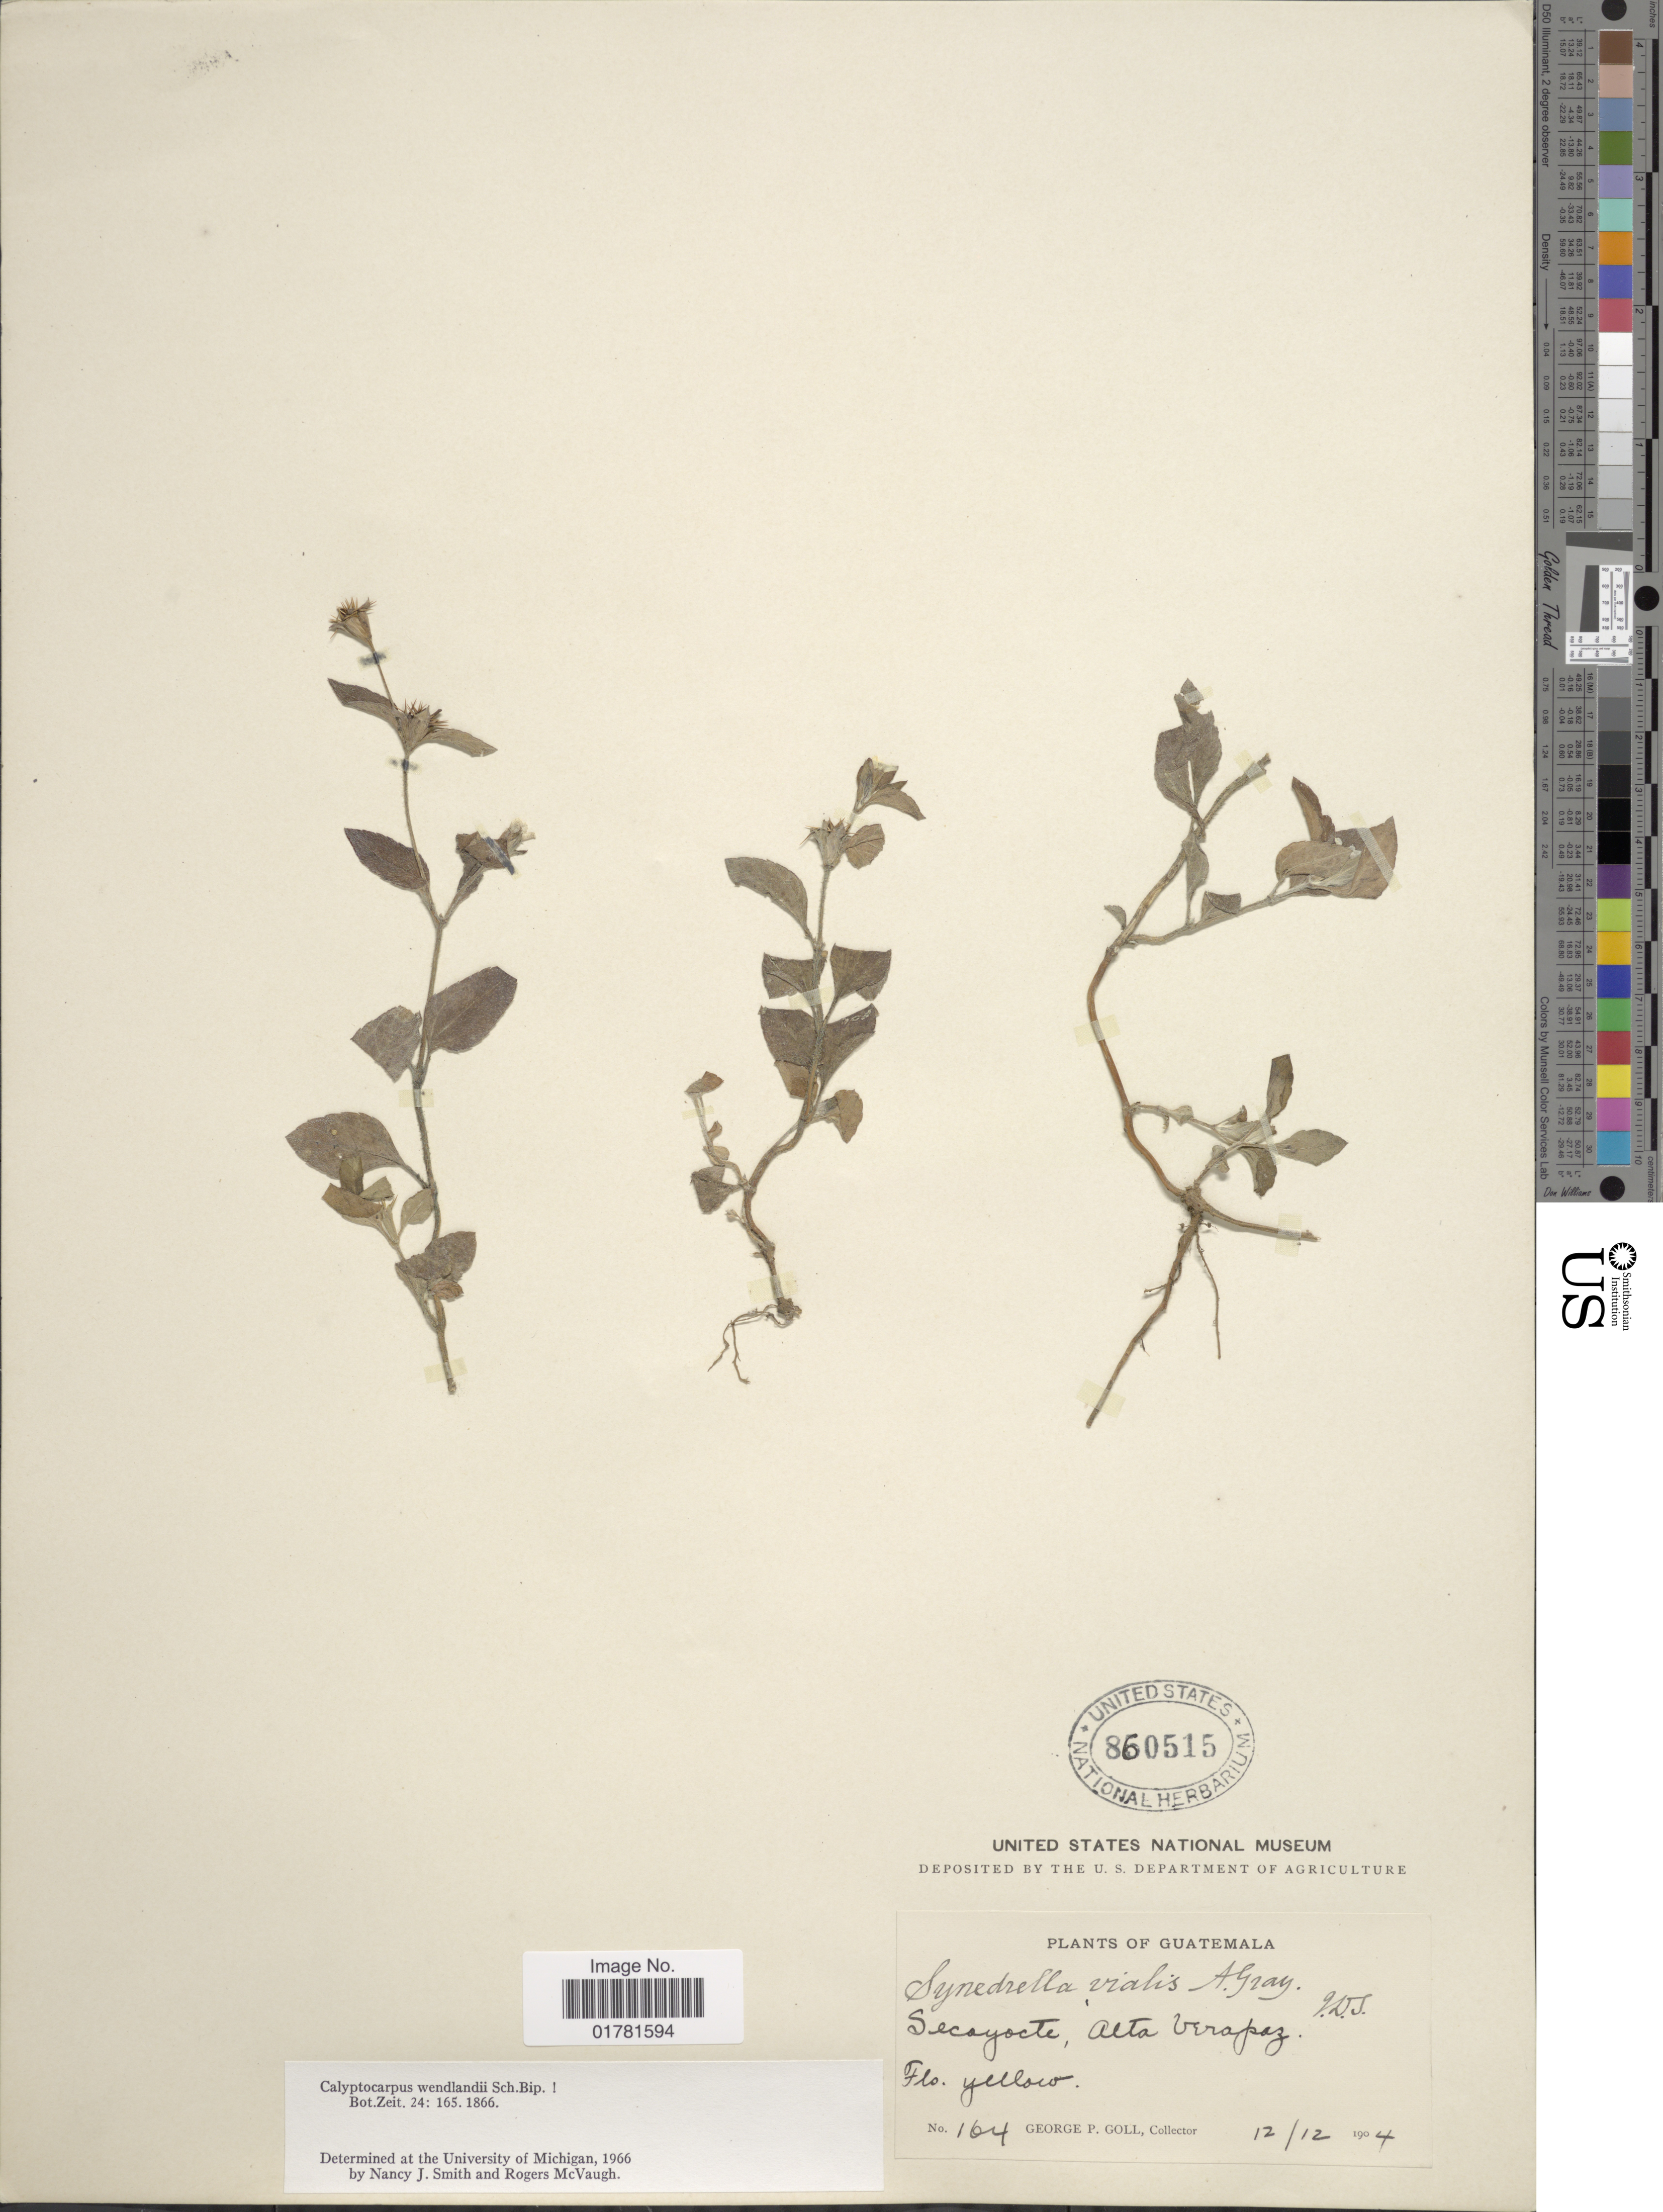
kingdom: Plantae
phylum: Tracheophyta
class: Magnoliopsida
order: Asterales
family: Asteraceae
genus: Calyptocarpus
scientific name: Calyptocarpus wendlandii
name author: Sch. Bip.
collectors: G. P. Goll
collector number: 164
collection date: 1904-12-12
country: Guatemala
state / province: Alta Verapaz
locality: Secoyocte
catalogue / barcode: US 860515